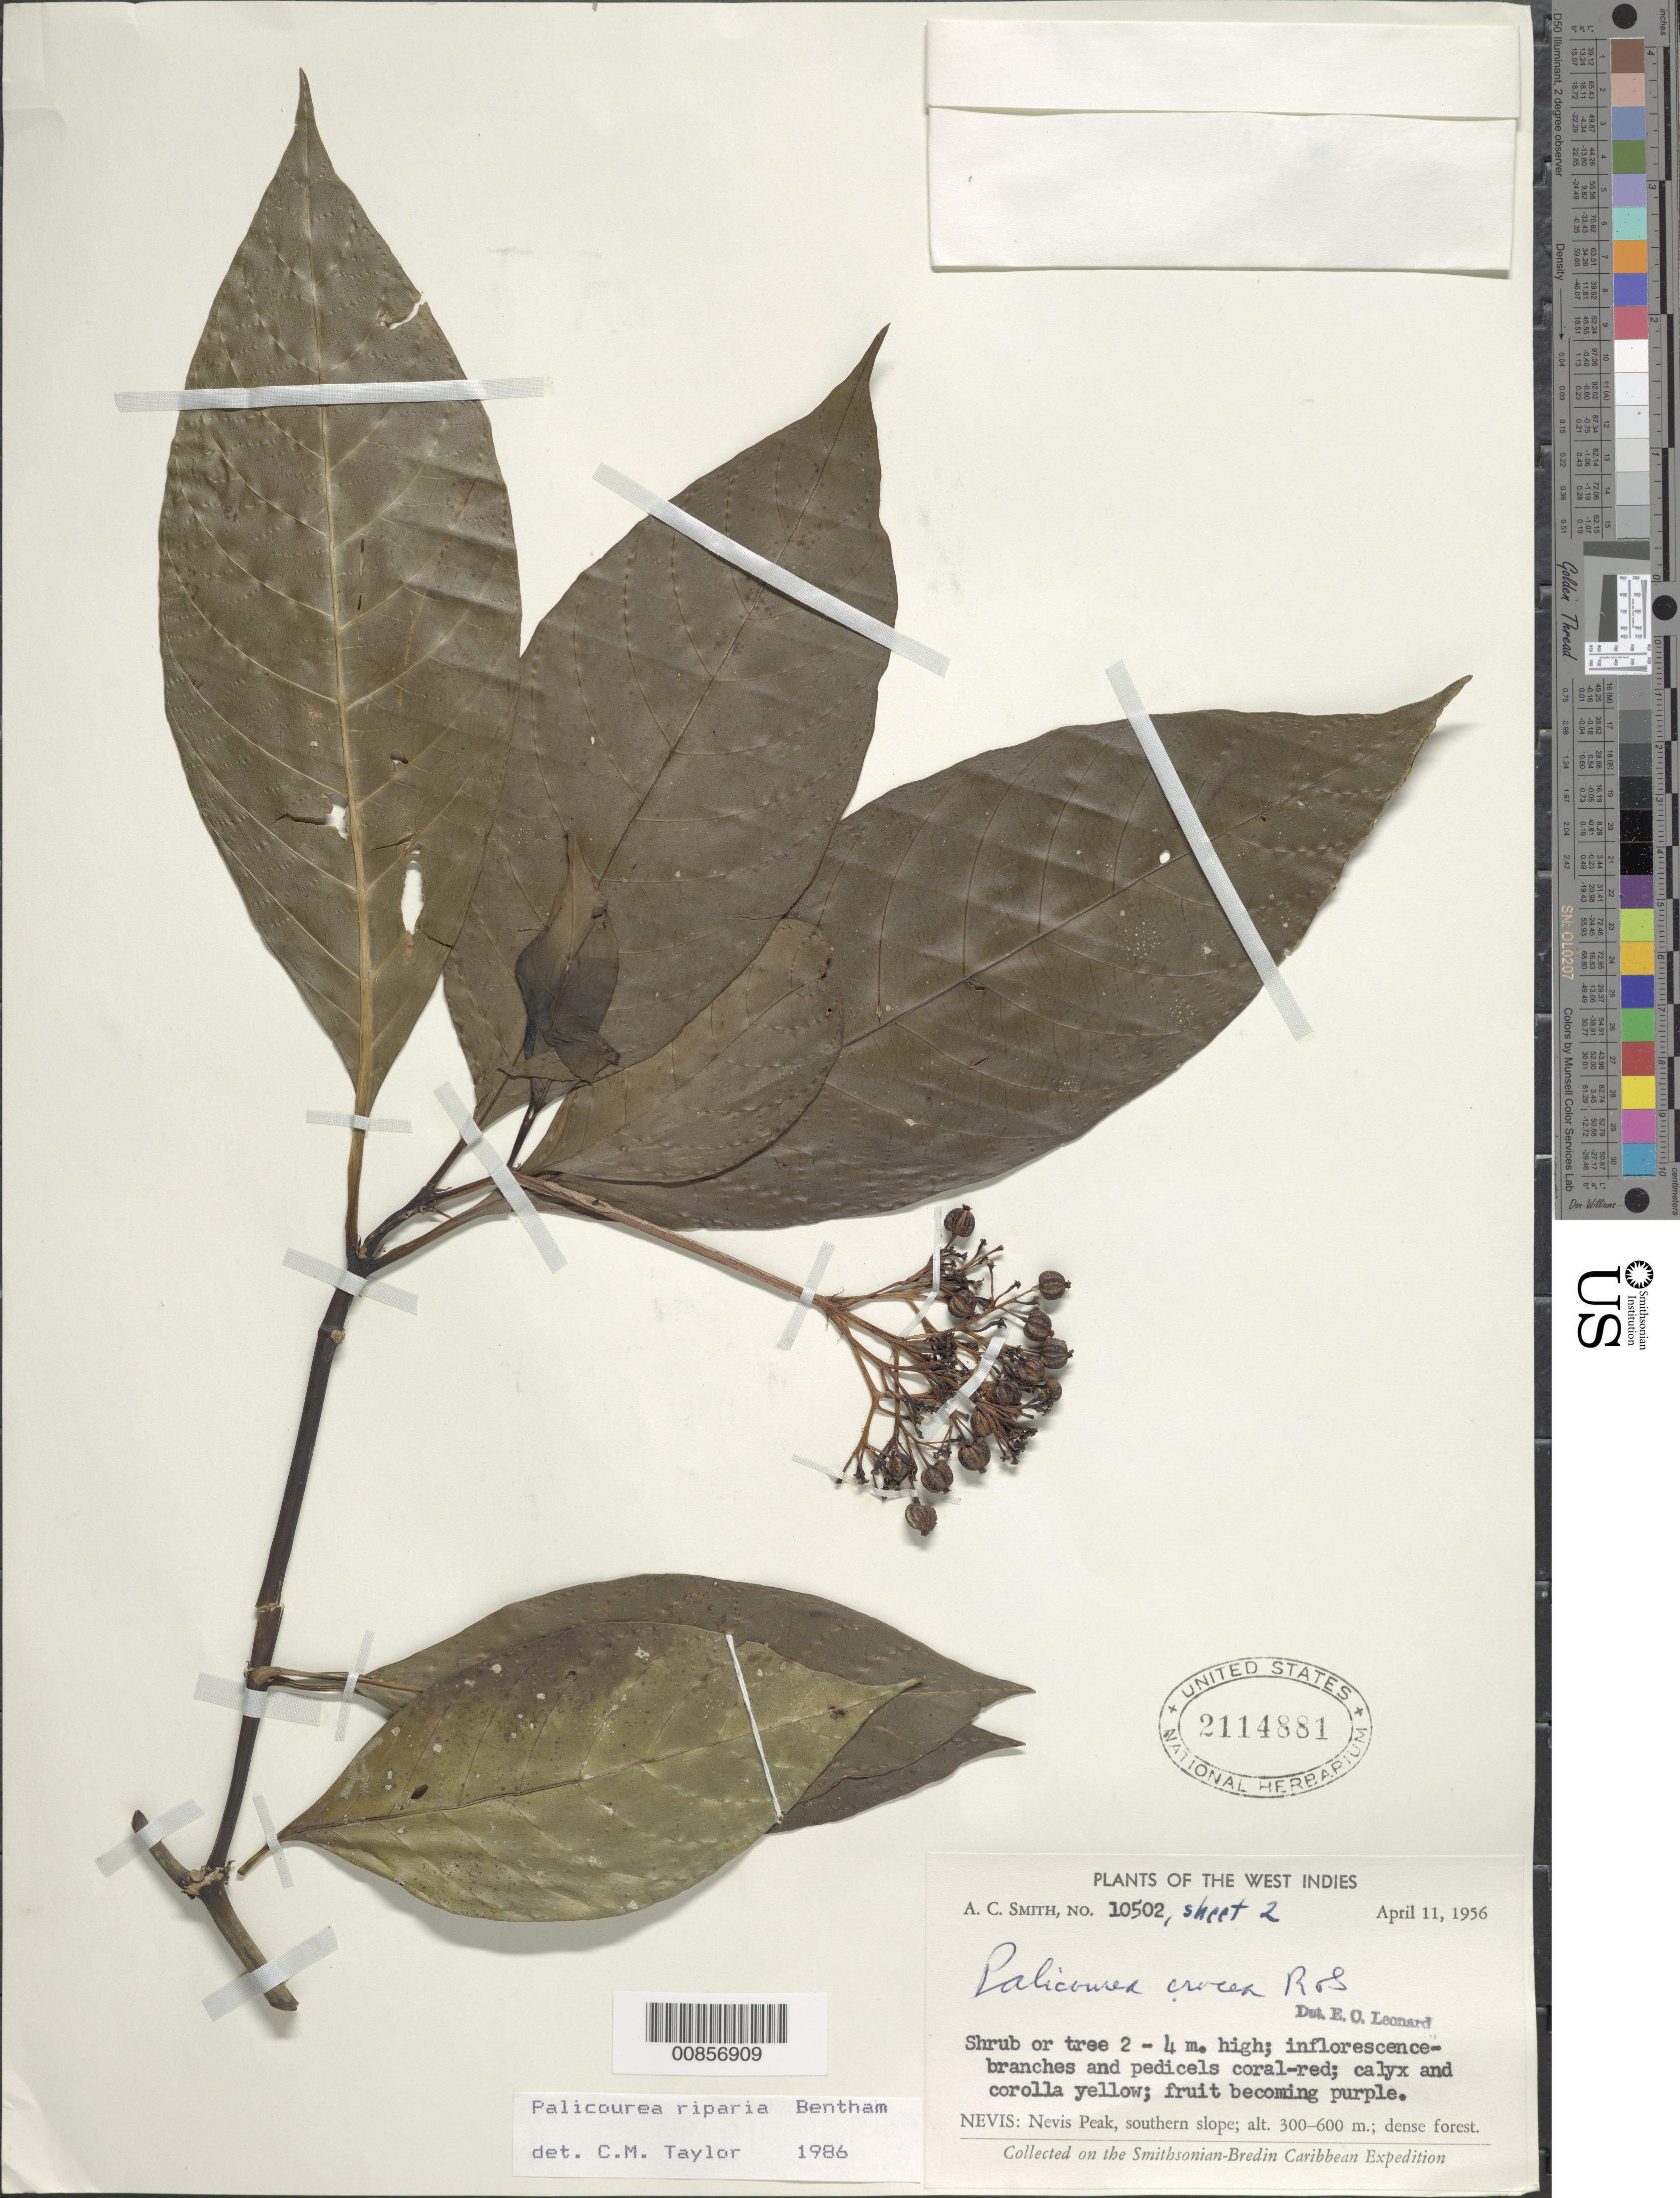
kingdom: Plantae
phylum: Tracheophyta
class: Magnoliopsida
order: Gentianales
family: Rubiaceae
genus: Palicourea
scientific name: Palicourea croceoides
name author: Desv. ex Ham.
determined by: Leonard, Emery C., (US)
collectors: A. C. Smith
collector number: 10502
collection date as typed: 11 Apr 1956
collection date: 1956-04-11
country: St. Christopher-Nevis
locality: Nevis Peak, southern slope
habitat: Dense forest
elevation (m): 300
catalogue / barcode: US 2114881